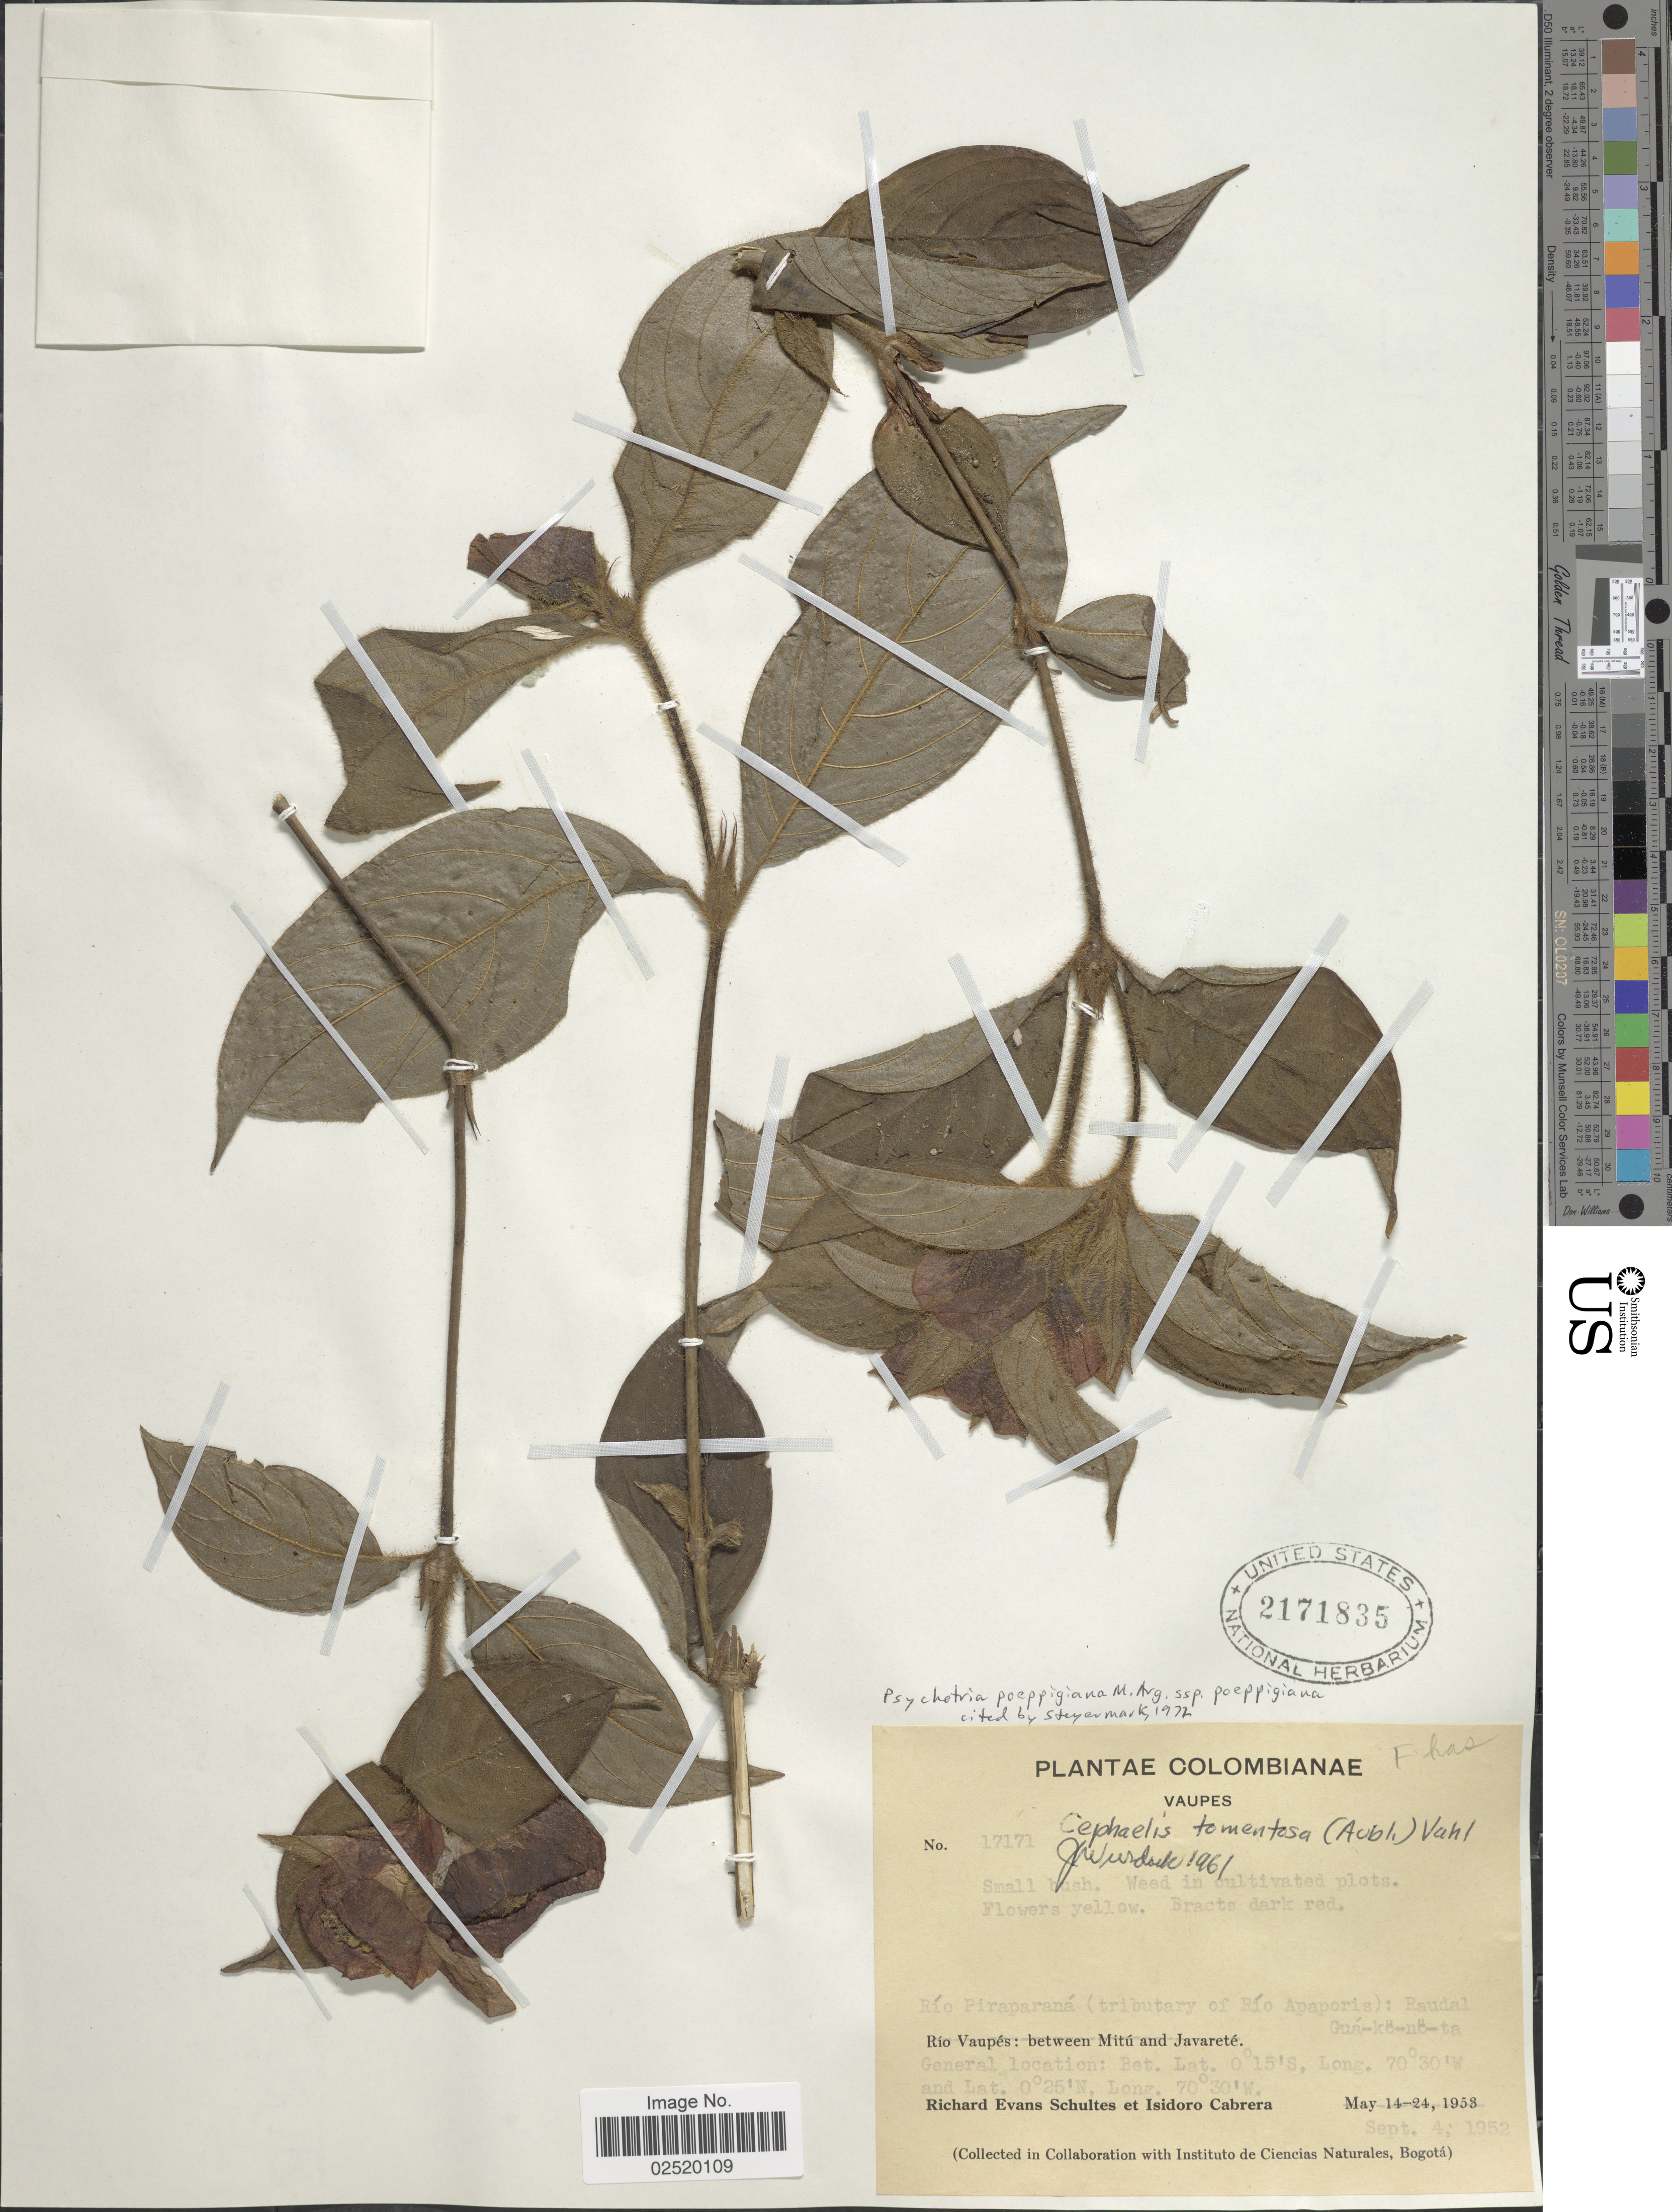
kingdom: Plantae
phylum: Tracheophyta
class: Magnoliopsida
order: Gentianales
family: Rubiaceae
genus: Psychotria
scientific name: Psychotria poeppigiana subsp. poeppigiana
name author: Müll. Arg.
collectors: R. E. Schultes & I. Cabrera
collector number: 17171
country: Colombia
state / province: Vaupés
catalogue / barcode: US 2171835